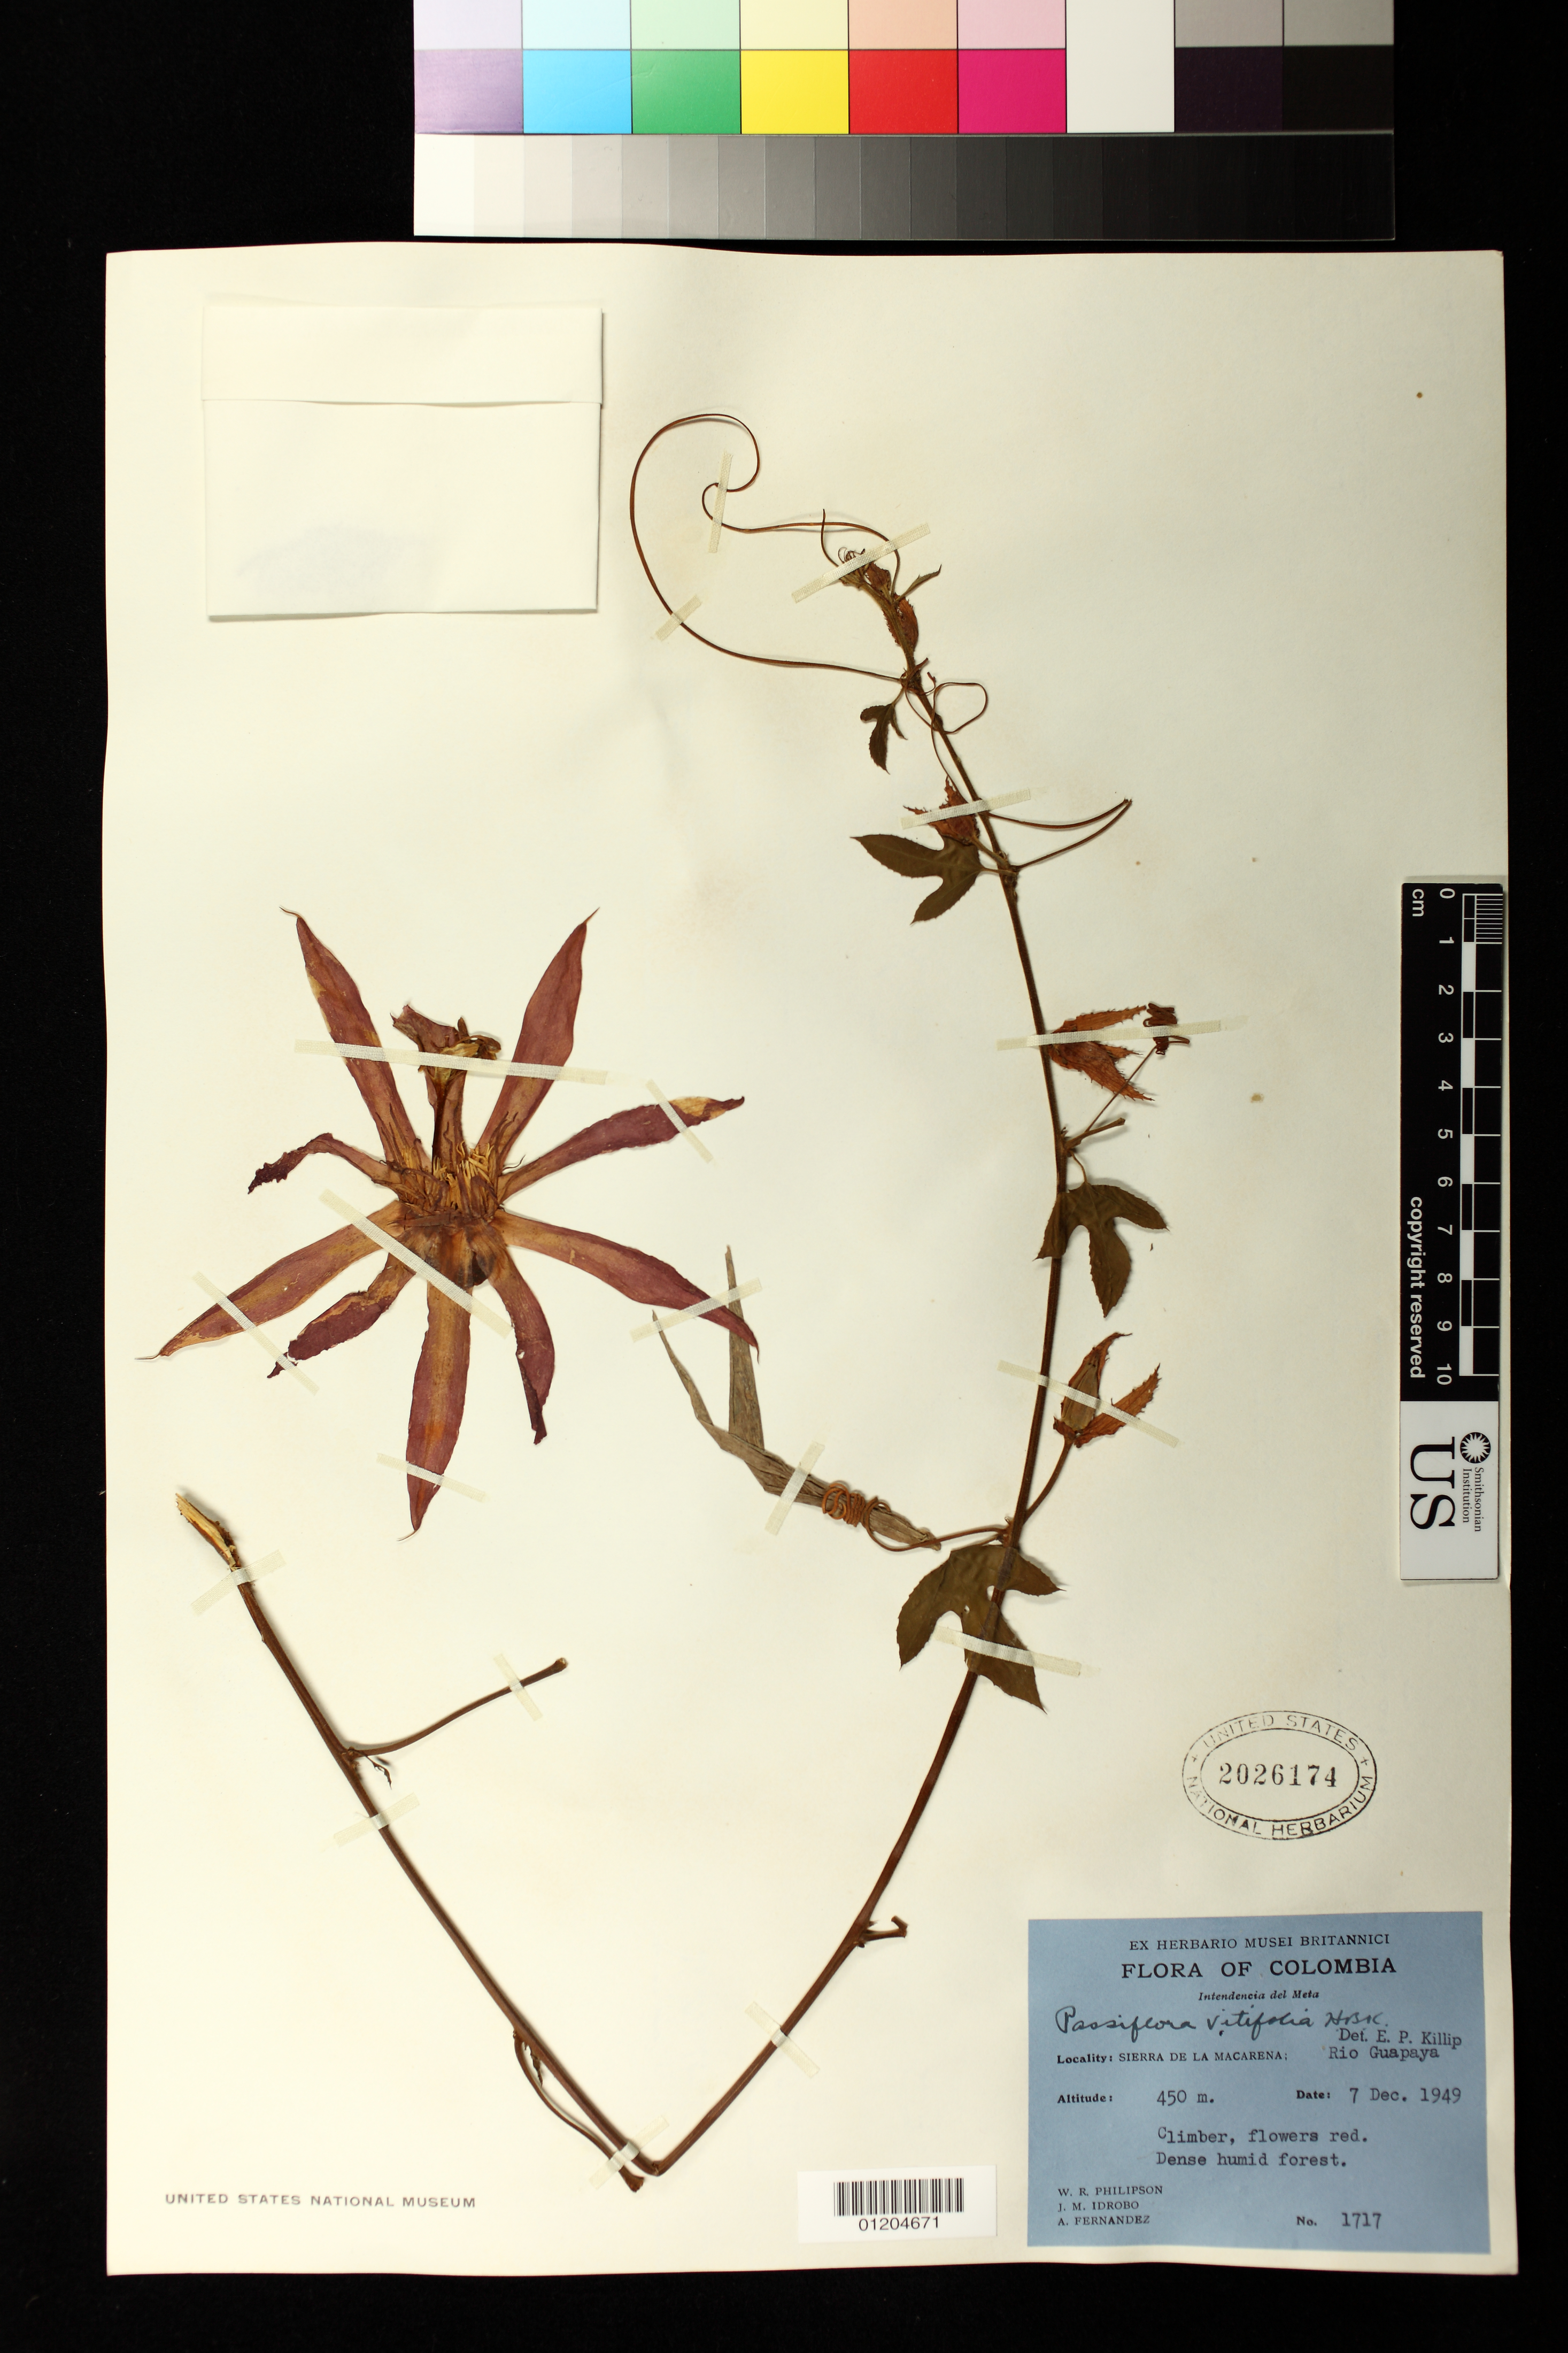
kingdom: Plantae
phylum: Tracheophyta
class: Magnoliopsida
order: Malpighiales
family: Passifloraceae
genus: Passiflora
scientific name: Passiflora vitifolia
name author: Kunth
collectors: W. R. Philipson, J. M. Idrobo & A. Fernández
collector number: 1717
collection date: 1949-12-07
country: Colombia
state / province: Meta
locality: Sierra de la Macarena; Rio Guapaya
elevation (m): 450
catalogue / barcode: US 2026174